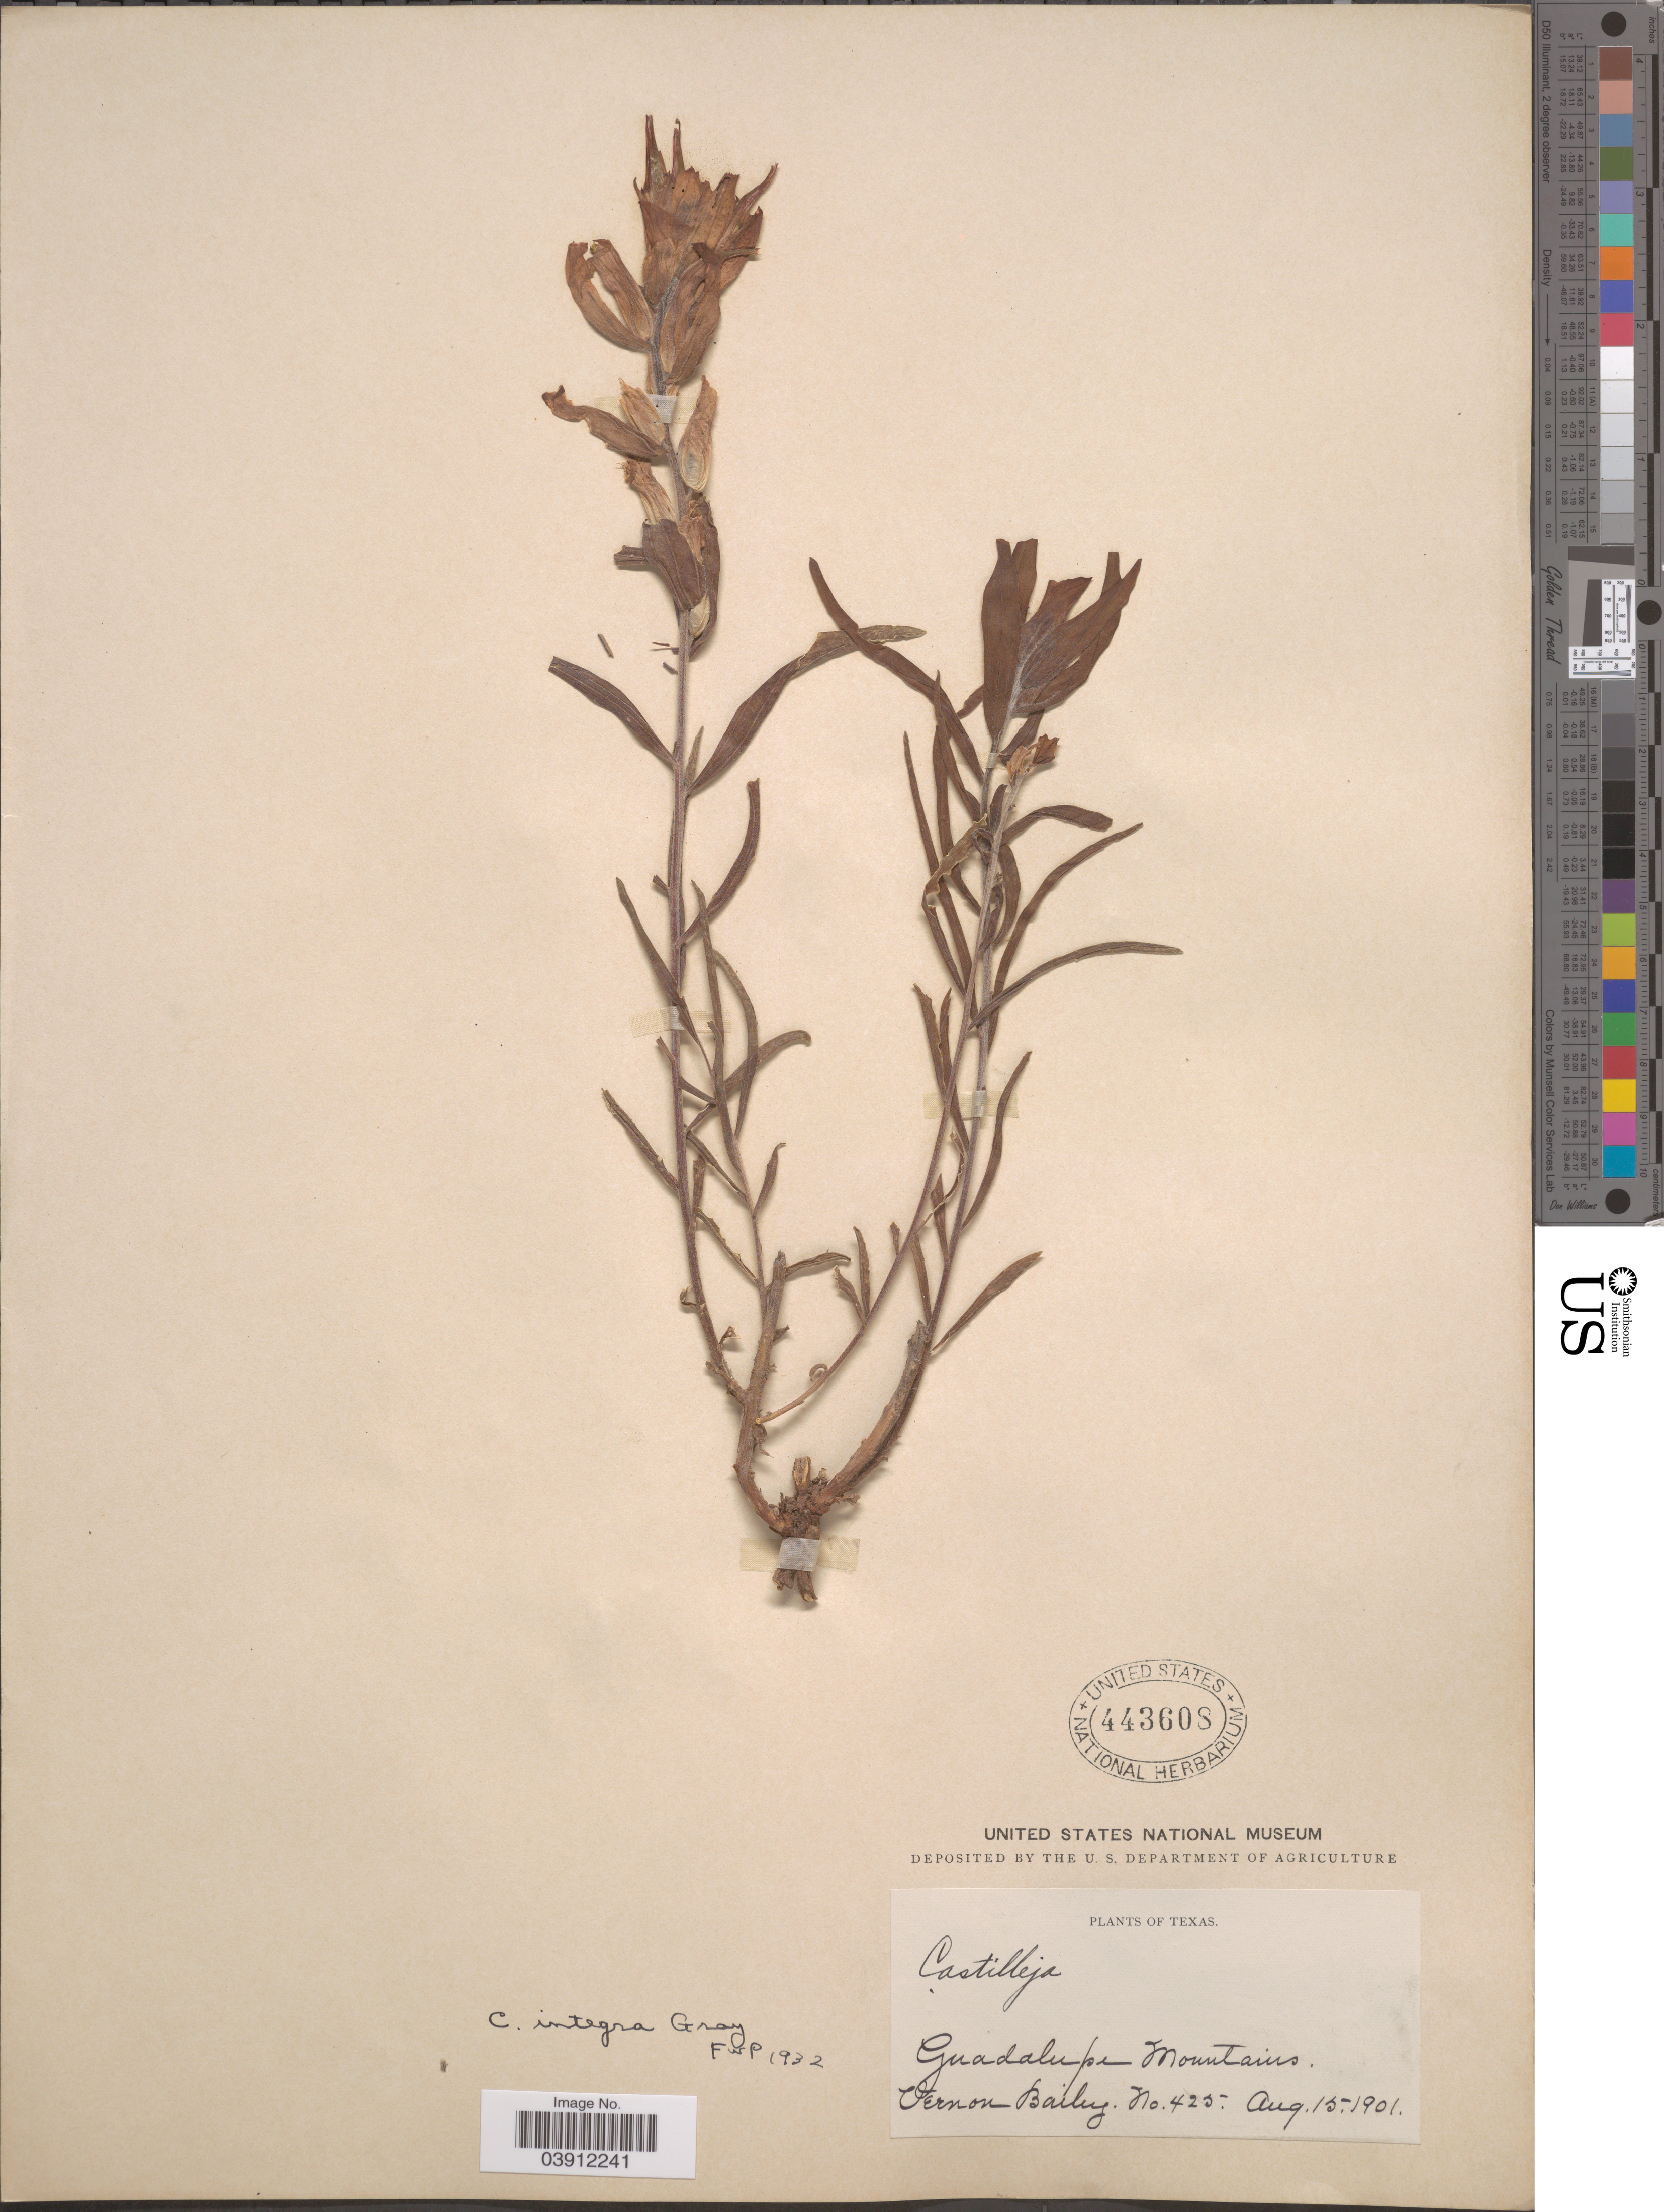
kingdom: Plantae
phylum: Tracheophyta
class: Magnoliopsida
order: Lamiales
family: Orobanchaceae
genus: Castilleja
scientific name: Castilleja integra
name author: A. Gray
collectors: V. O. Bailey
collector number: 425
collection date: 1901-08-15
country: United States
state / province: Texas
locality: Guadalupe Mountains.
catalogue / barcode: US 443608